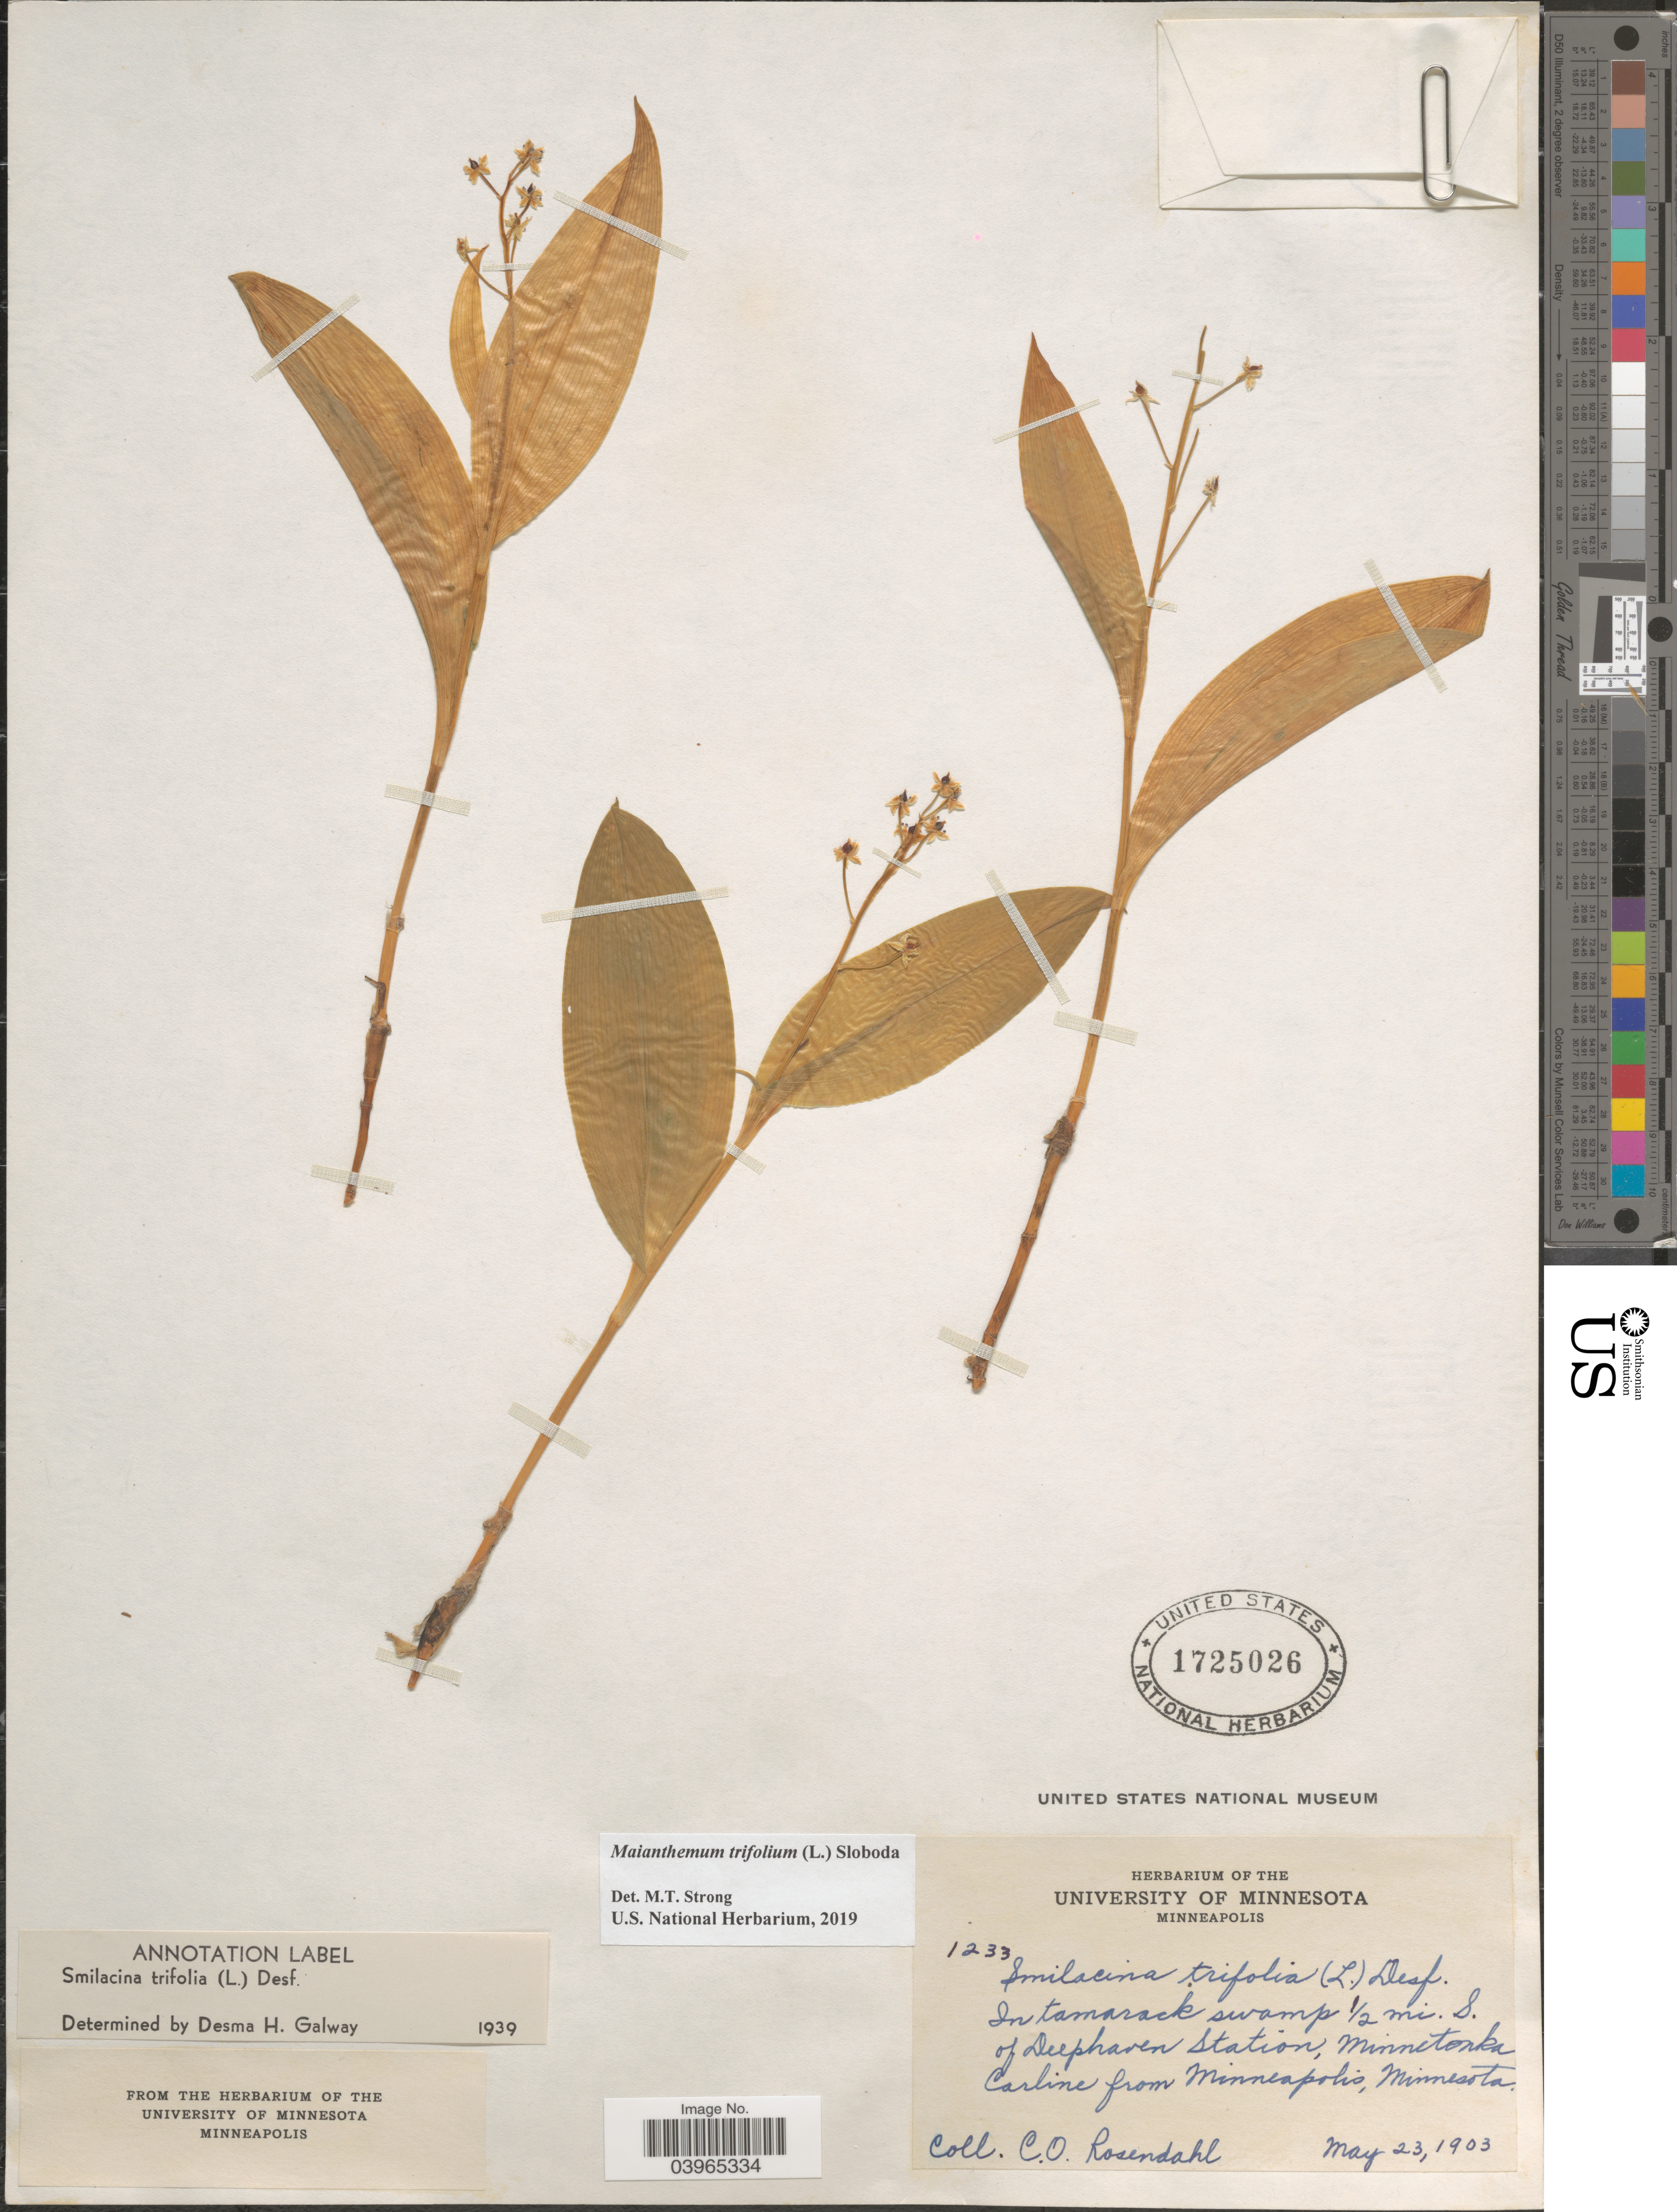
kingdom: Plantae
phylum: Tracheophyta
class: Liliopsida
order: Asparagales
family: Asparagaceae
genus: Maianthemum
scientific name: Maianthemum trifolium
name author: (L.) Sloboda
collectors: C. O. Rosendahl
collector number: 1233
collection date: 1903-05-23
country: United States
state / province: Minnesota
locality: In tamarack swamp 1/2 mi. S. of Deephaven Station, Minnetonka Carline from Minneapolis.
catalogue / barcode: US 1725026